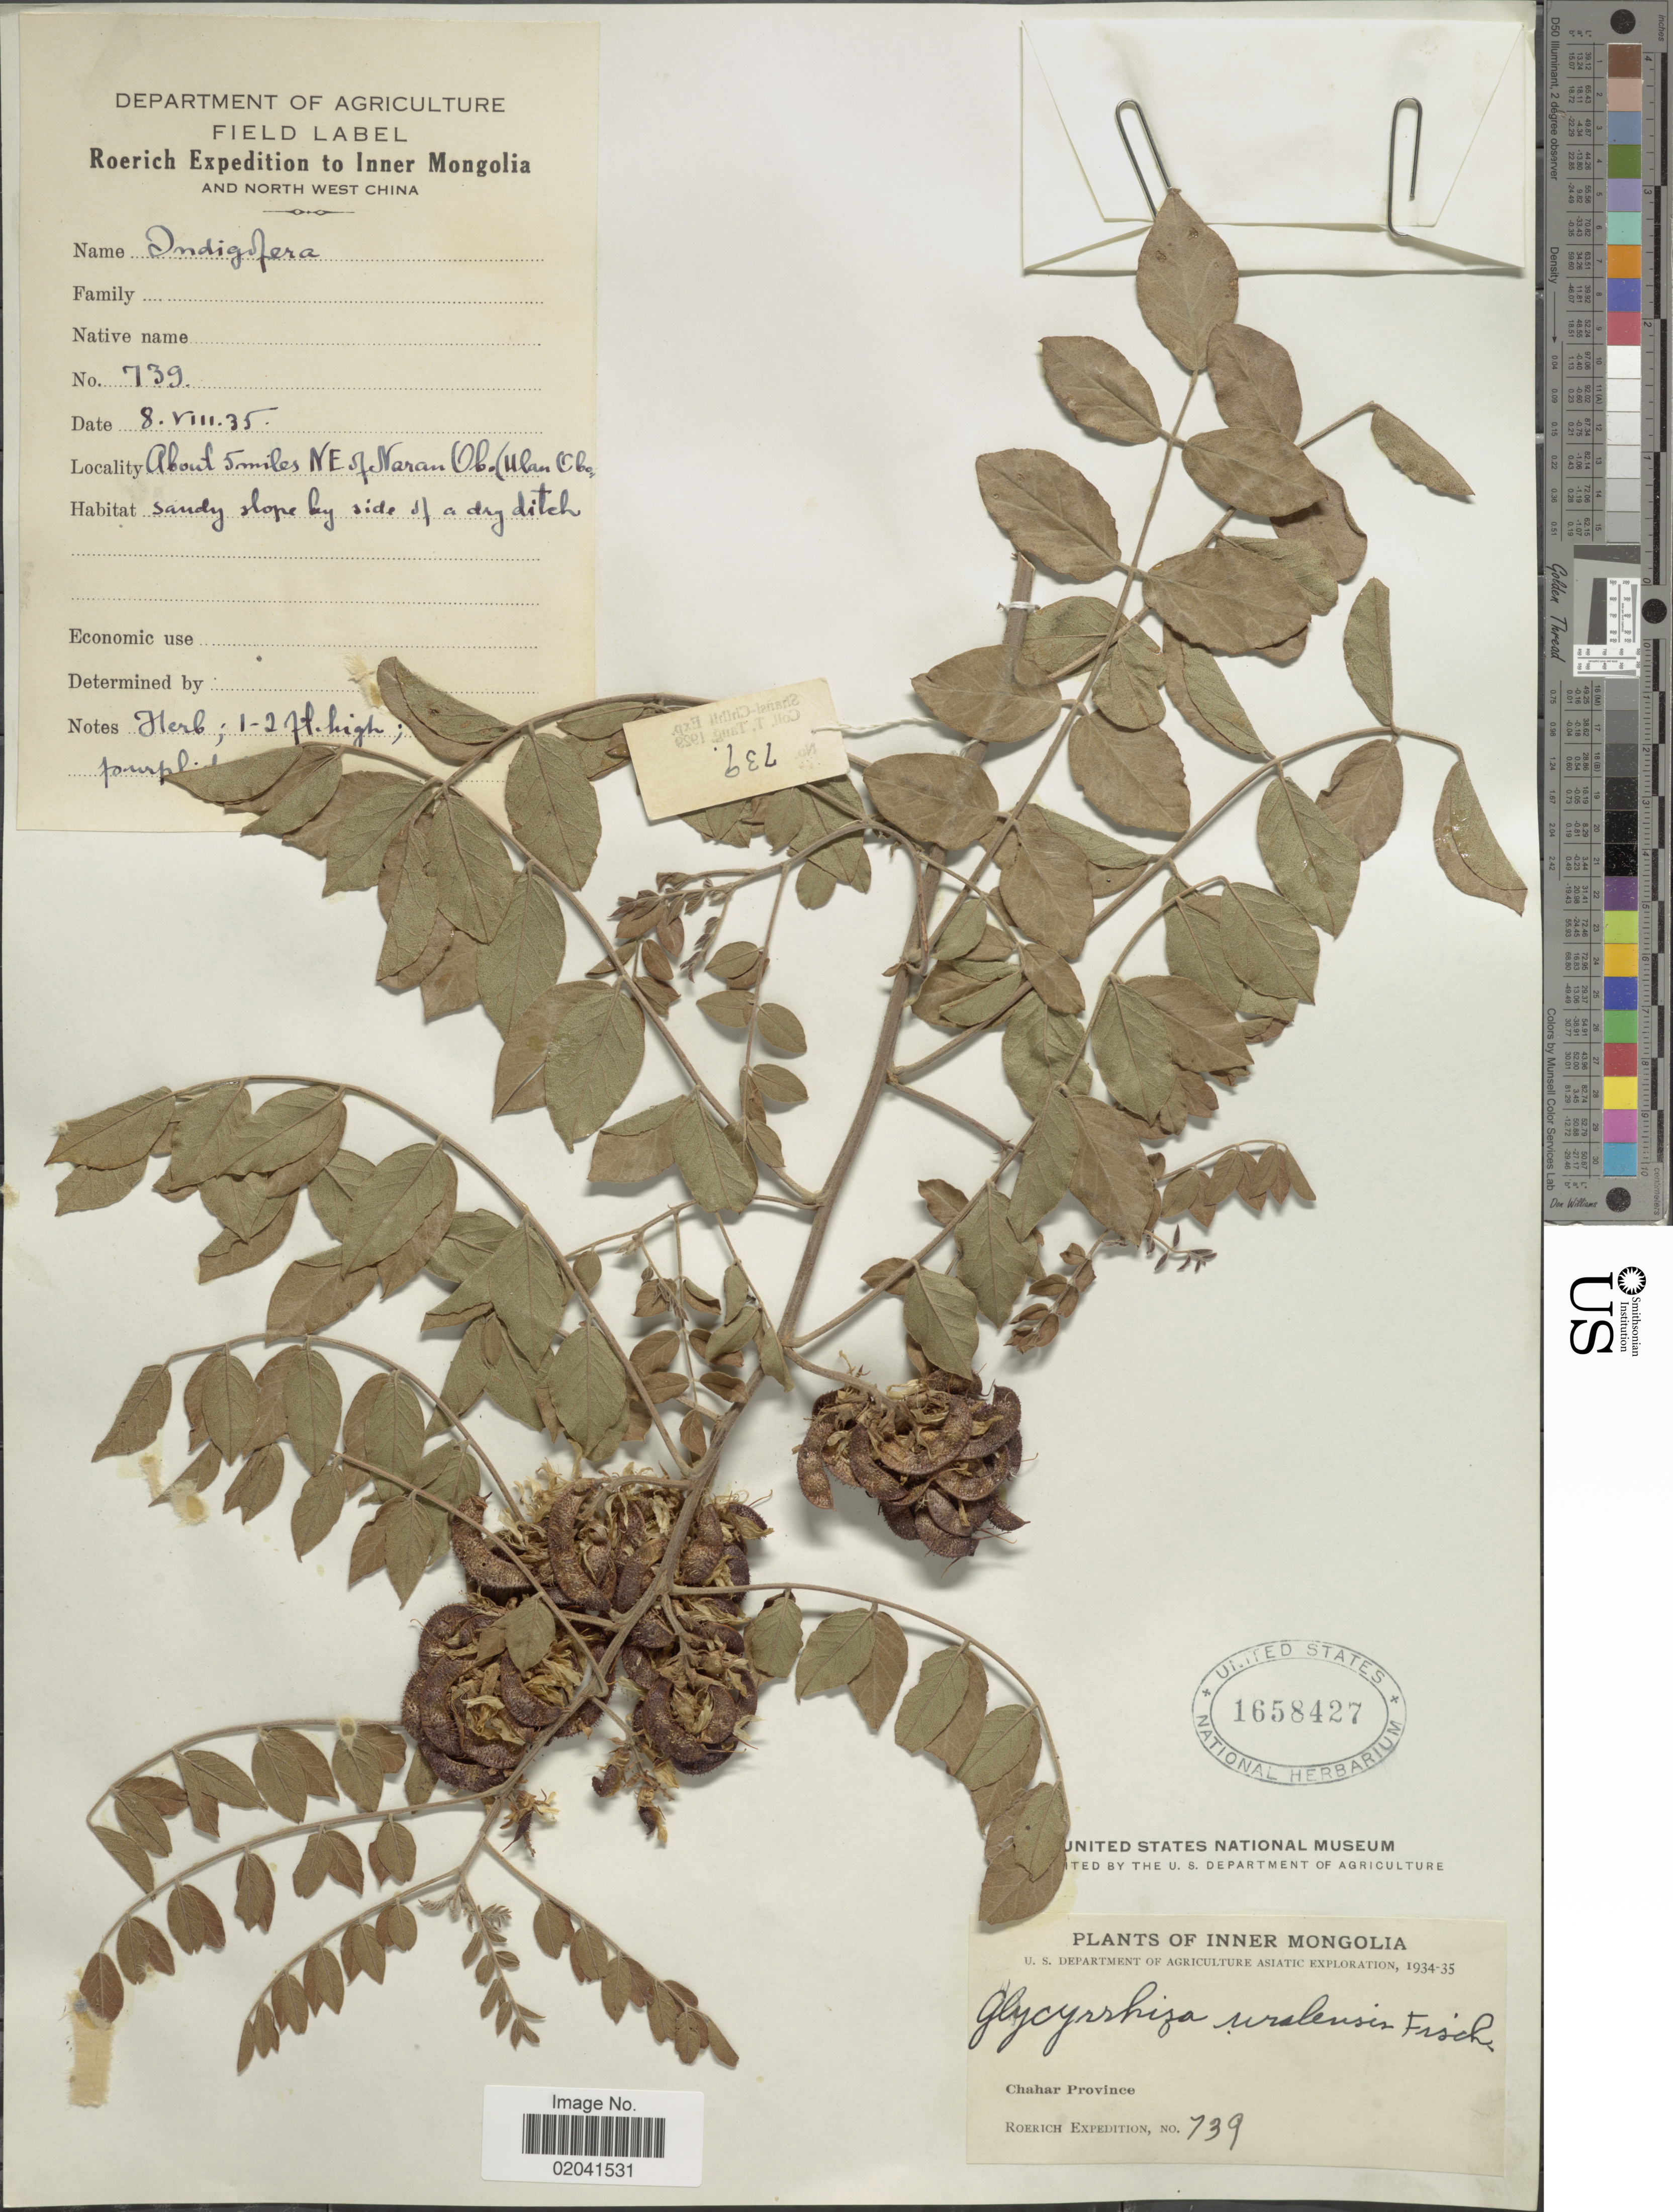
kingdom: Plantae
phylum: Tracheophyta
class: Magnoliopsida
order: Fabales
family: Fabaceae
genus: Glycyrrhiza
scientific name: Glycyrrhiza uralensis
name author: Fisch.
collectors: -. Roerich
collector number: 739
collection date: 1935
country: China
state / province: Nei Monggol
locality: Inner Mongolia, North west China. Chahar Province. About 5 miles NE of Naran Obo (Hlan Cho) [interpreted]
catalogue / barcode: US 1658427